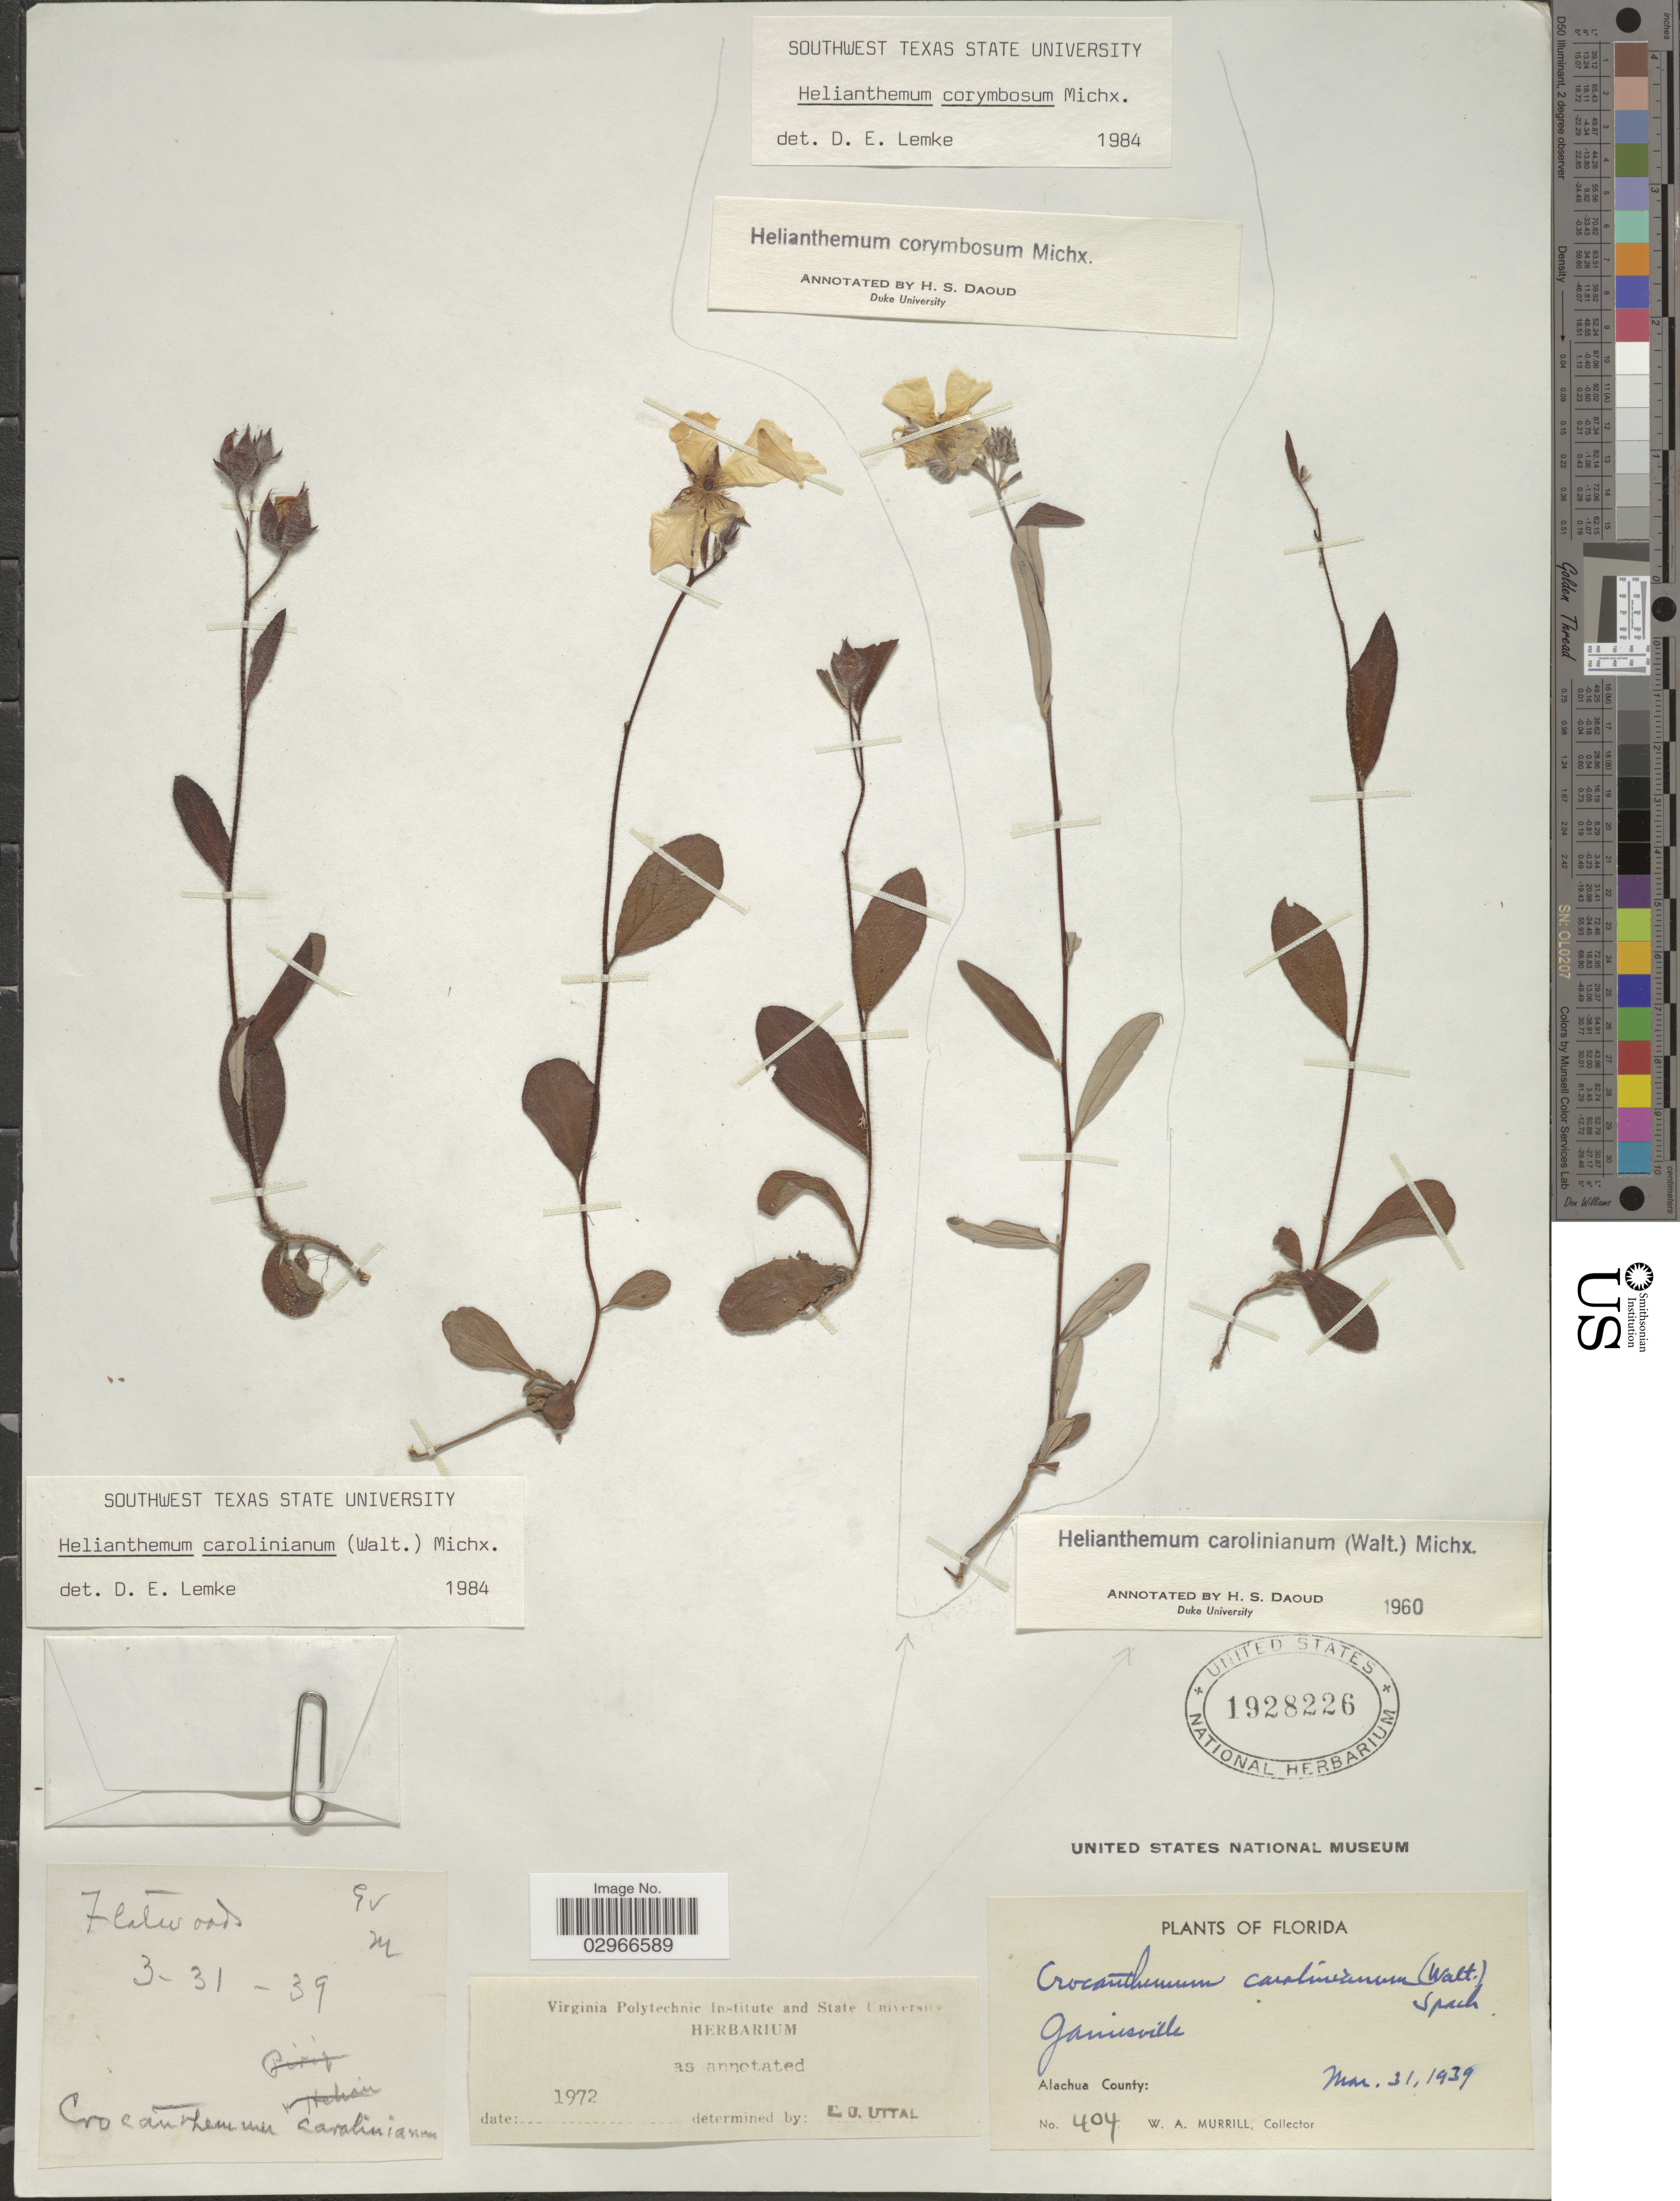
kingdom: Plantae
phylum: Tracheophyta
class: Magnoliopsida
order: Malvales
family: Cistaceae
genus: Helianthemum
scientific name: Helianthemum carolinianum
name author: (Walter) Michx.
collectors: W. A. Murrill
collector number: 404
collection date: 1939-03-31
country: United States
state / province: Florida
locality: Gainesville, Alachua County.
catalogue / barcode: US 1928226